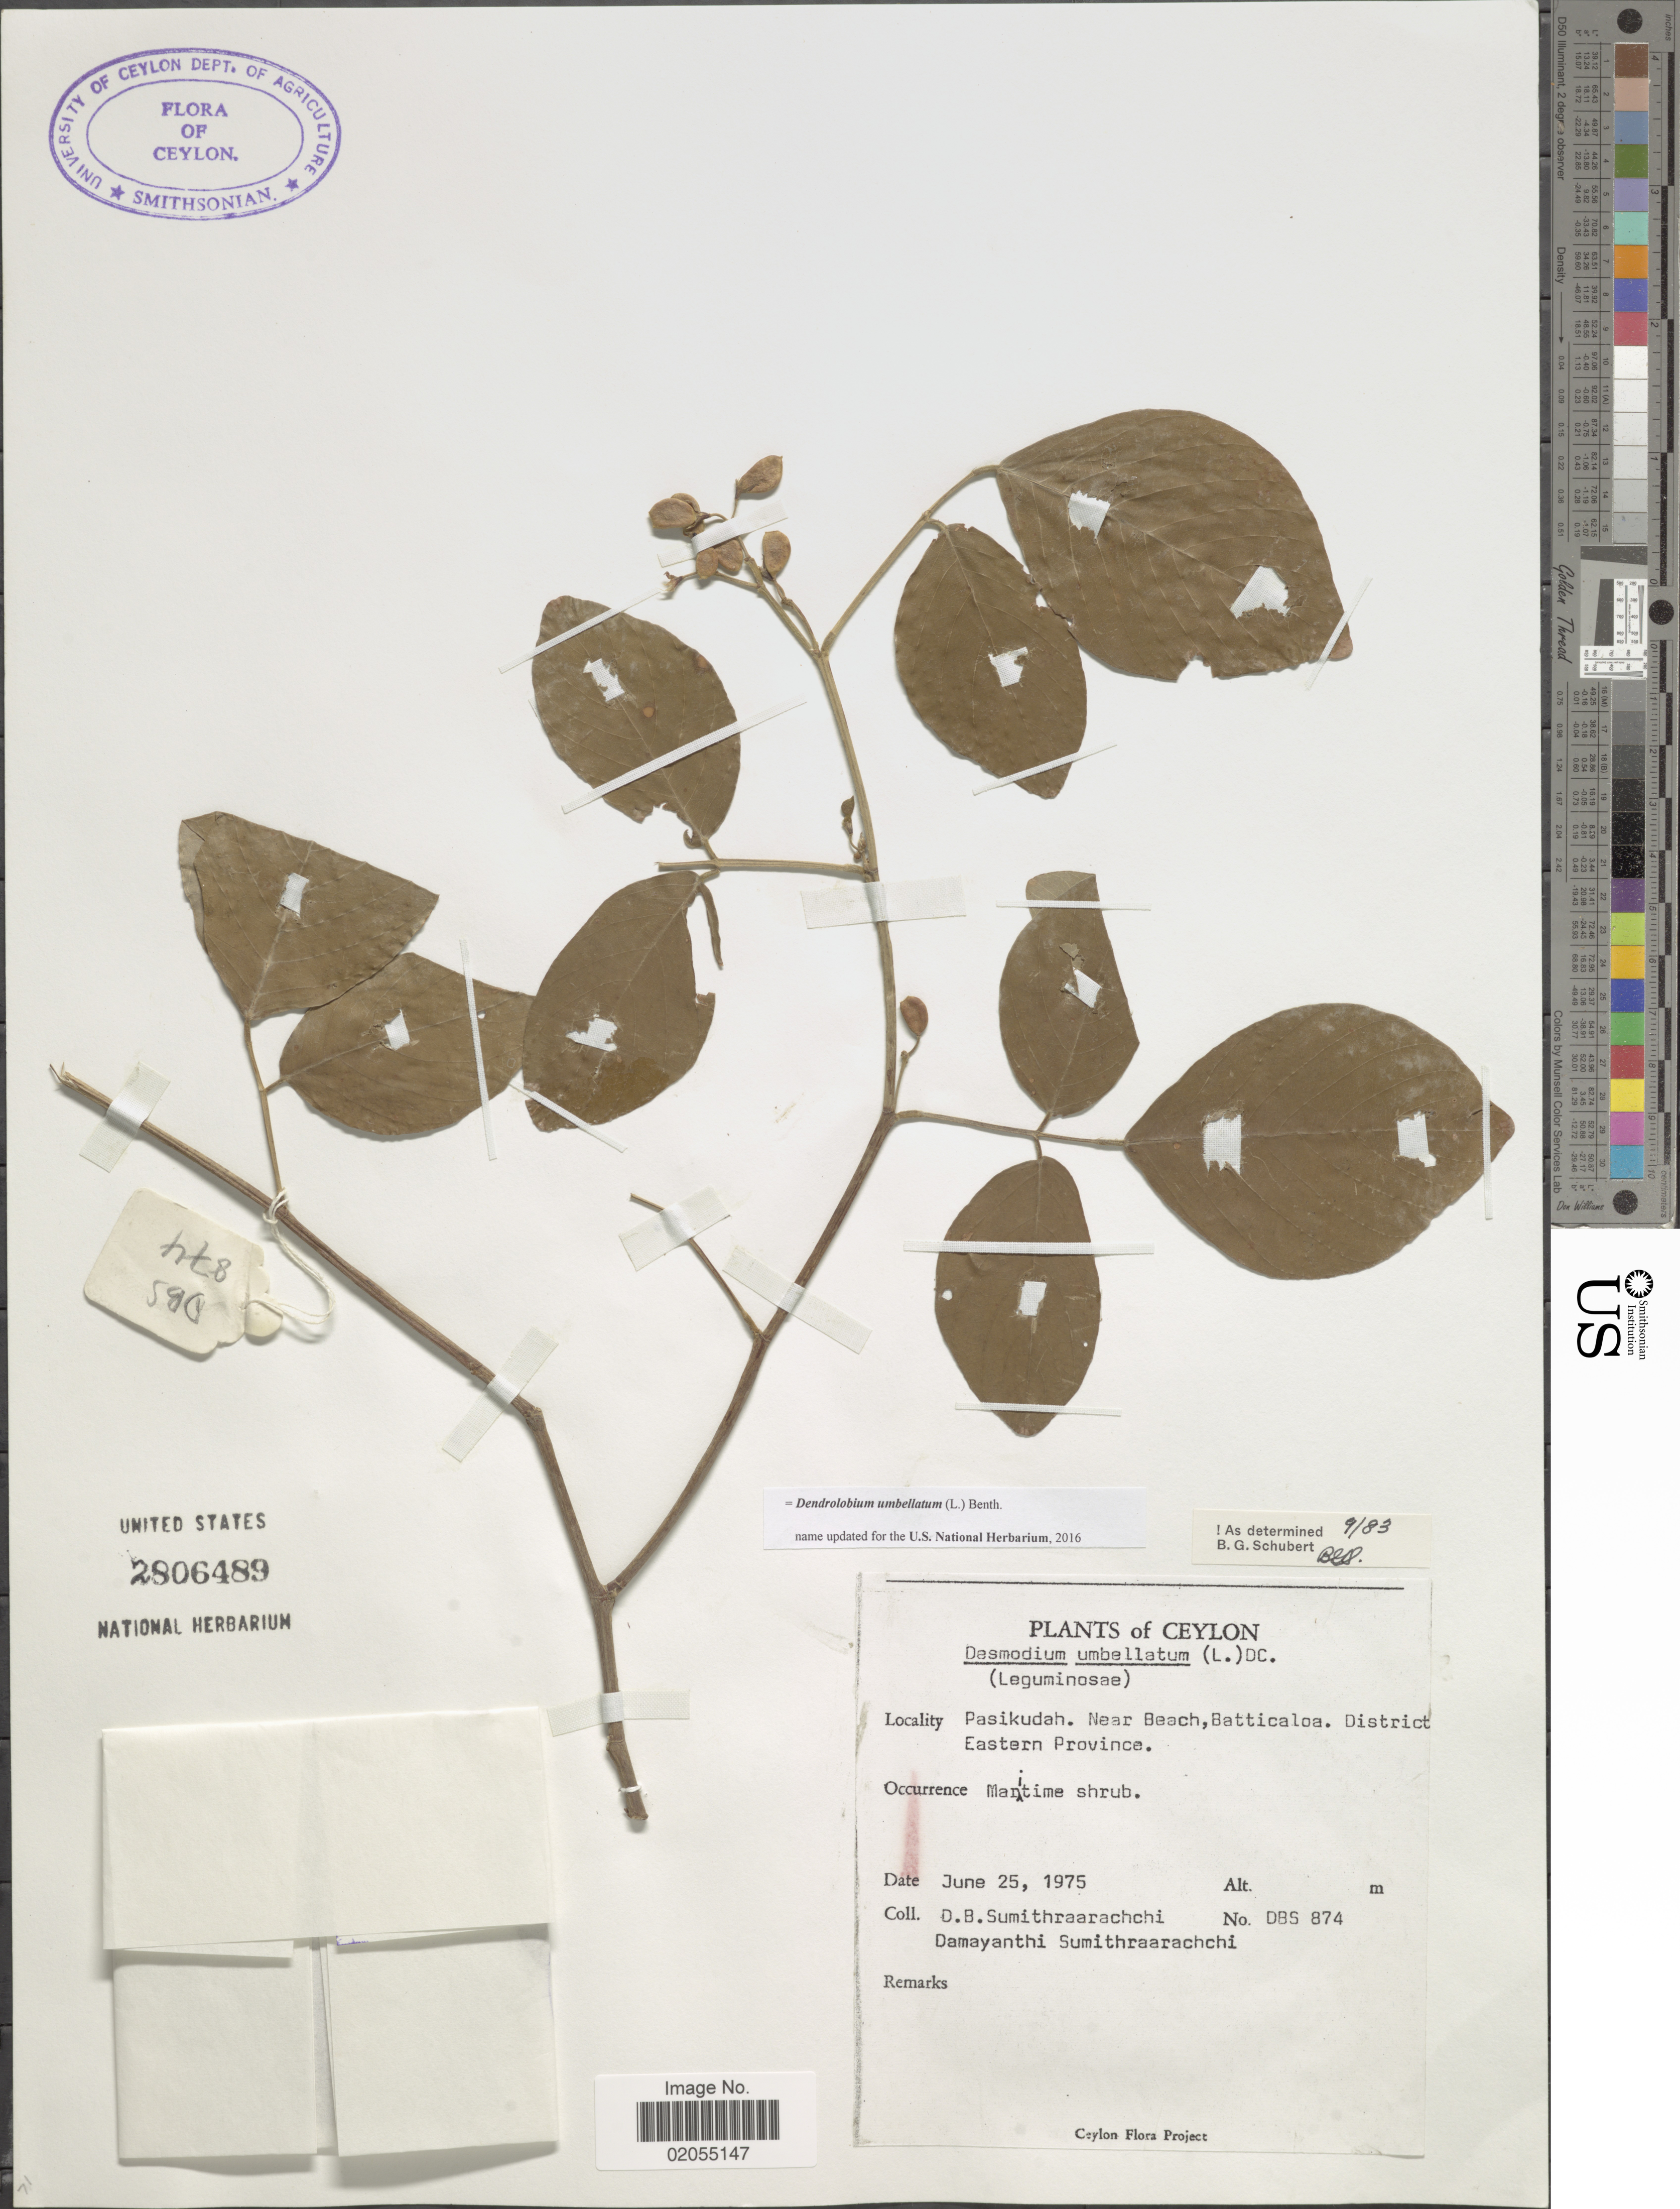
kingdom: Plantae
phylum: Tracheophyta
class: Magnoliopsida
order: Fabales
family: Fabaceae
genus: Dendrolobium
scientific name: Dendrolobium umbellatum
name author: (L.) Benth.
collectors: D. B. Sumithraarachchi & D. Sumithraarachchi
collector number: DBS874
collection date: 1975-06-25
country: Sri Lanka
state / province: Eastern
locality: Ceylon. Pasikudah. Near Beach, Batticaloa. District Eastern Province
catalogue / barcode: US 2806489